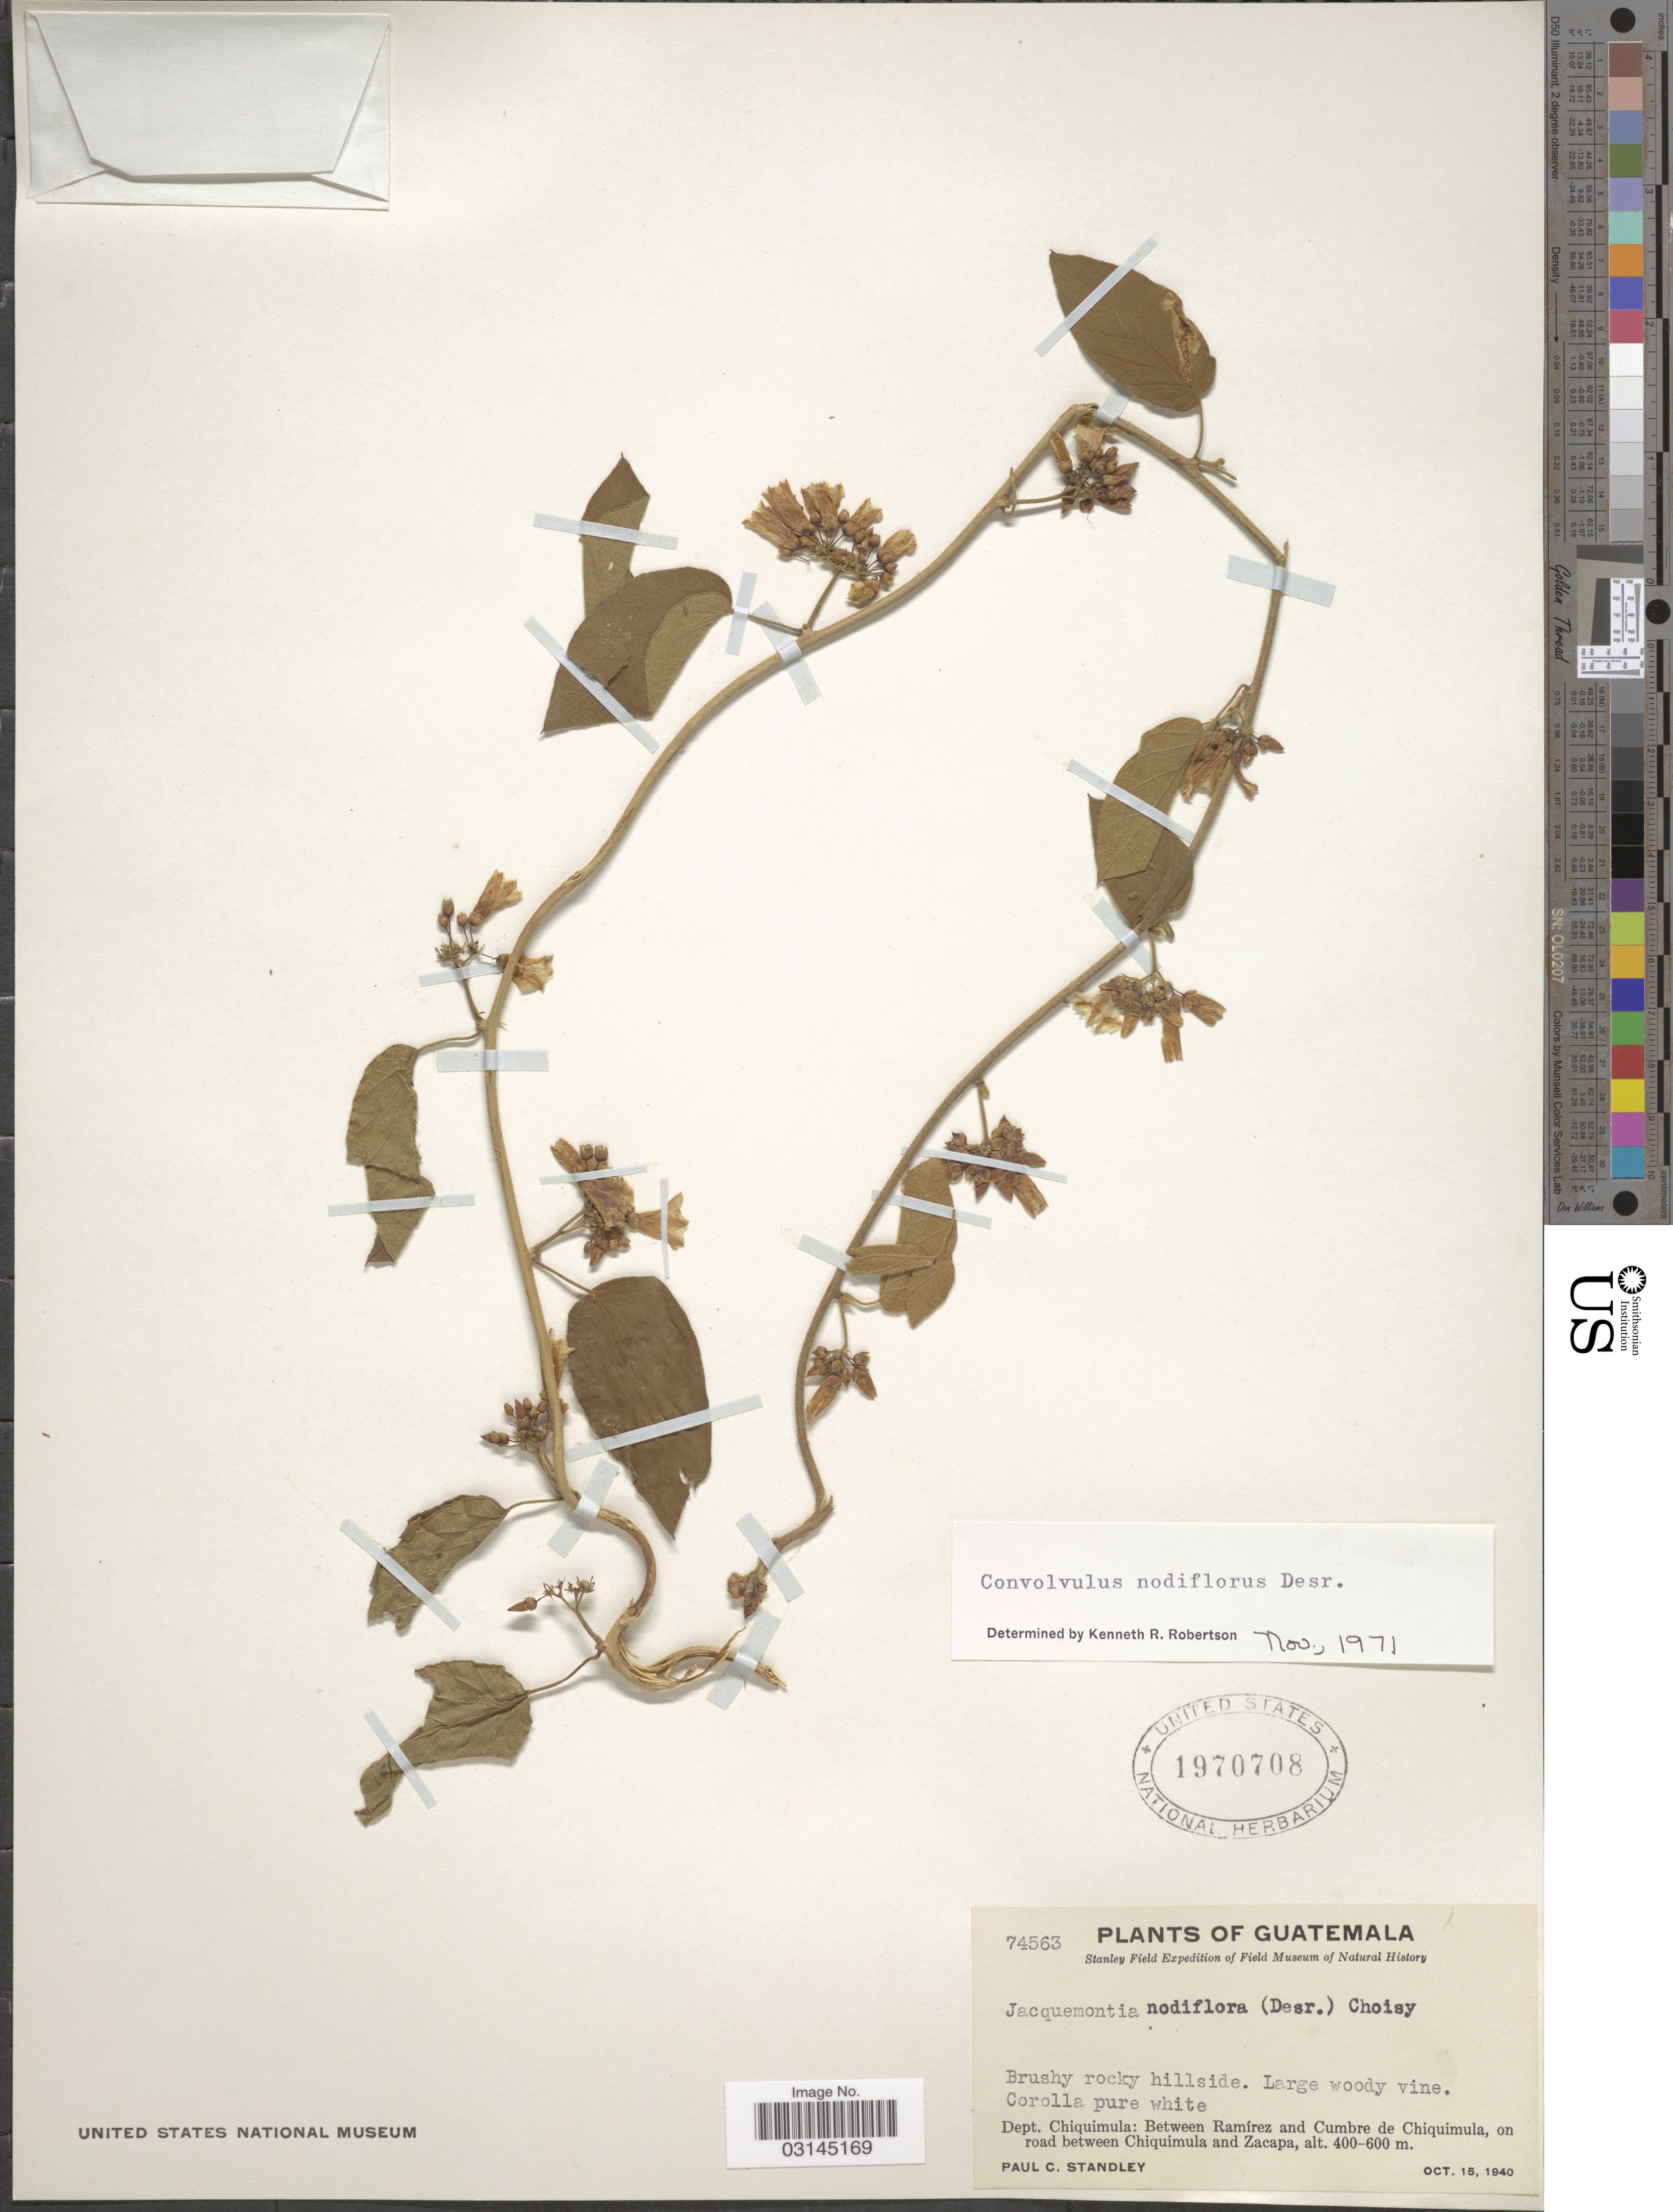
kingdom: Plantae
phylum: Tracheophyta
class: Magnoliopsida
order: Solanales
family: Convolvulaceae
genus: Convolvulus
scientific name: Convolvulus nodiflorus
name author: Desr.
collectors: P. C. Standley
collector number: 74563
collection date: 1940-10-15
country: Guatemala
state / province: Chiquimula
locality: Dept. Chiquimula: Between Ramírez and Cumbre de Chiquimula, on road between Chiquimula and Zacapa.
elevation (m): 400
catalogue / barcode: US 1970708